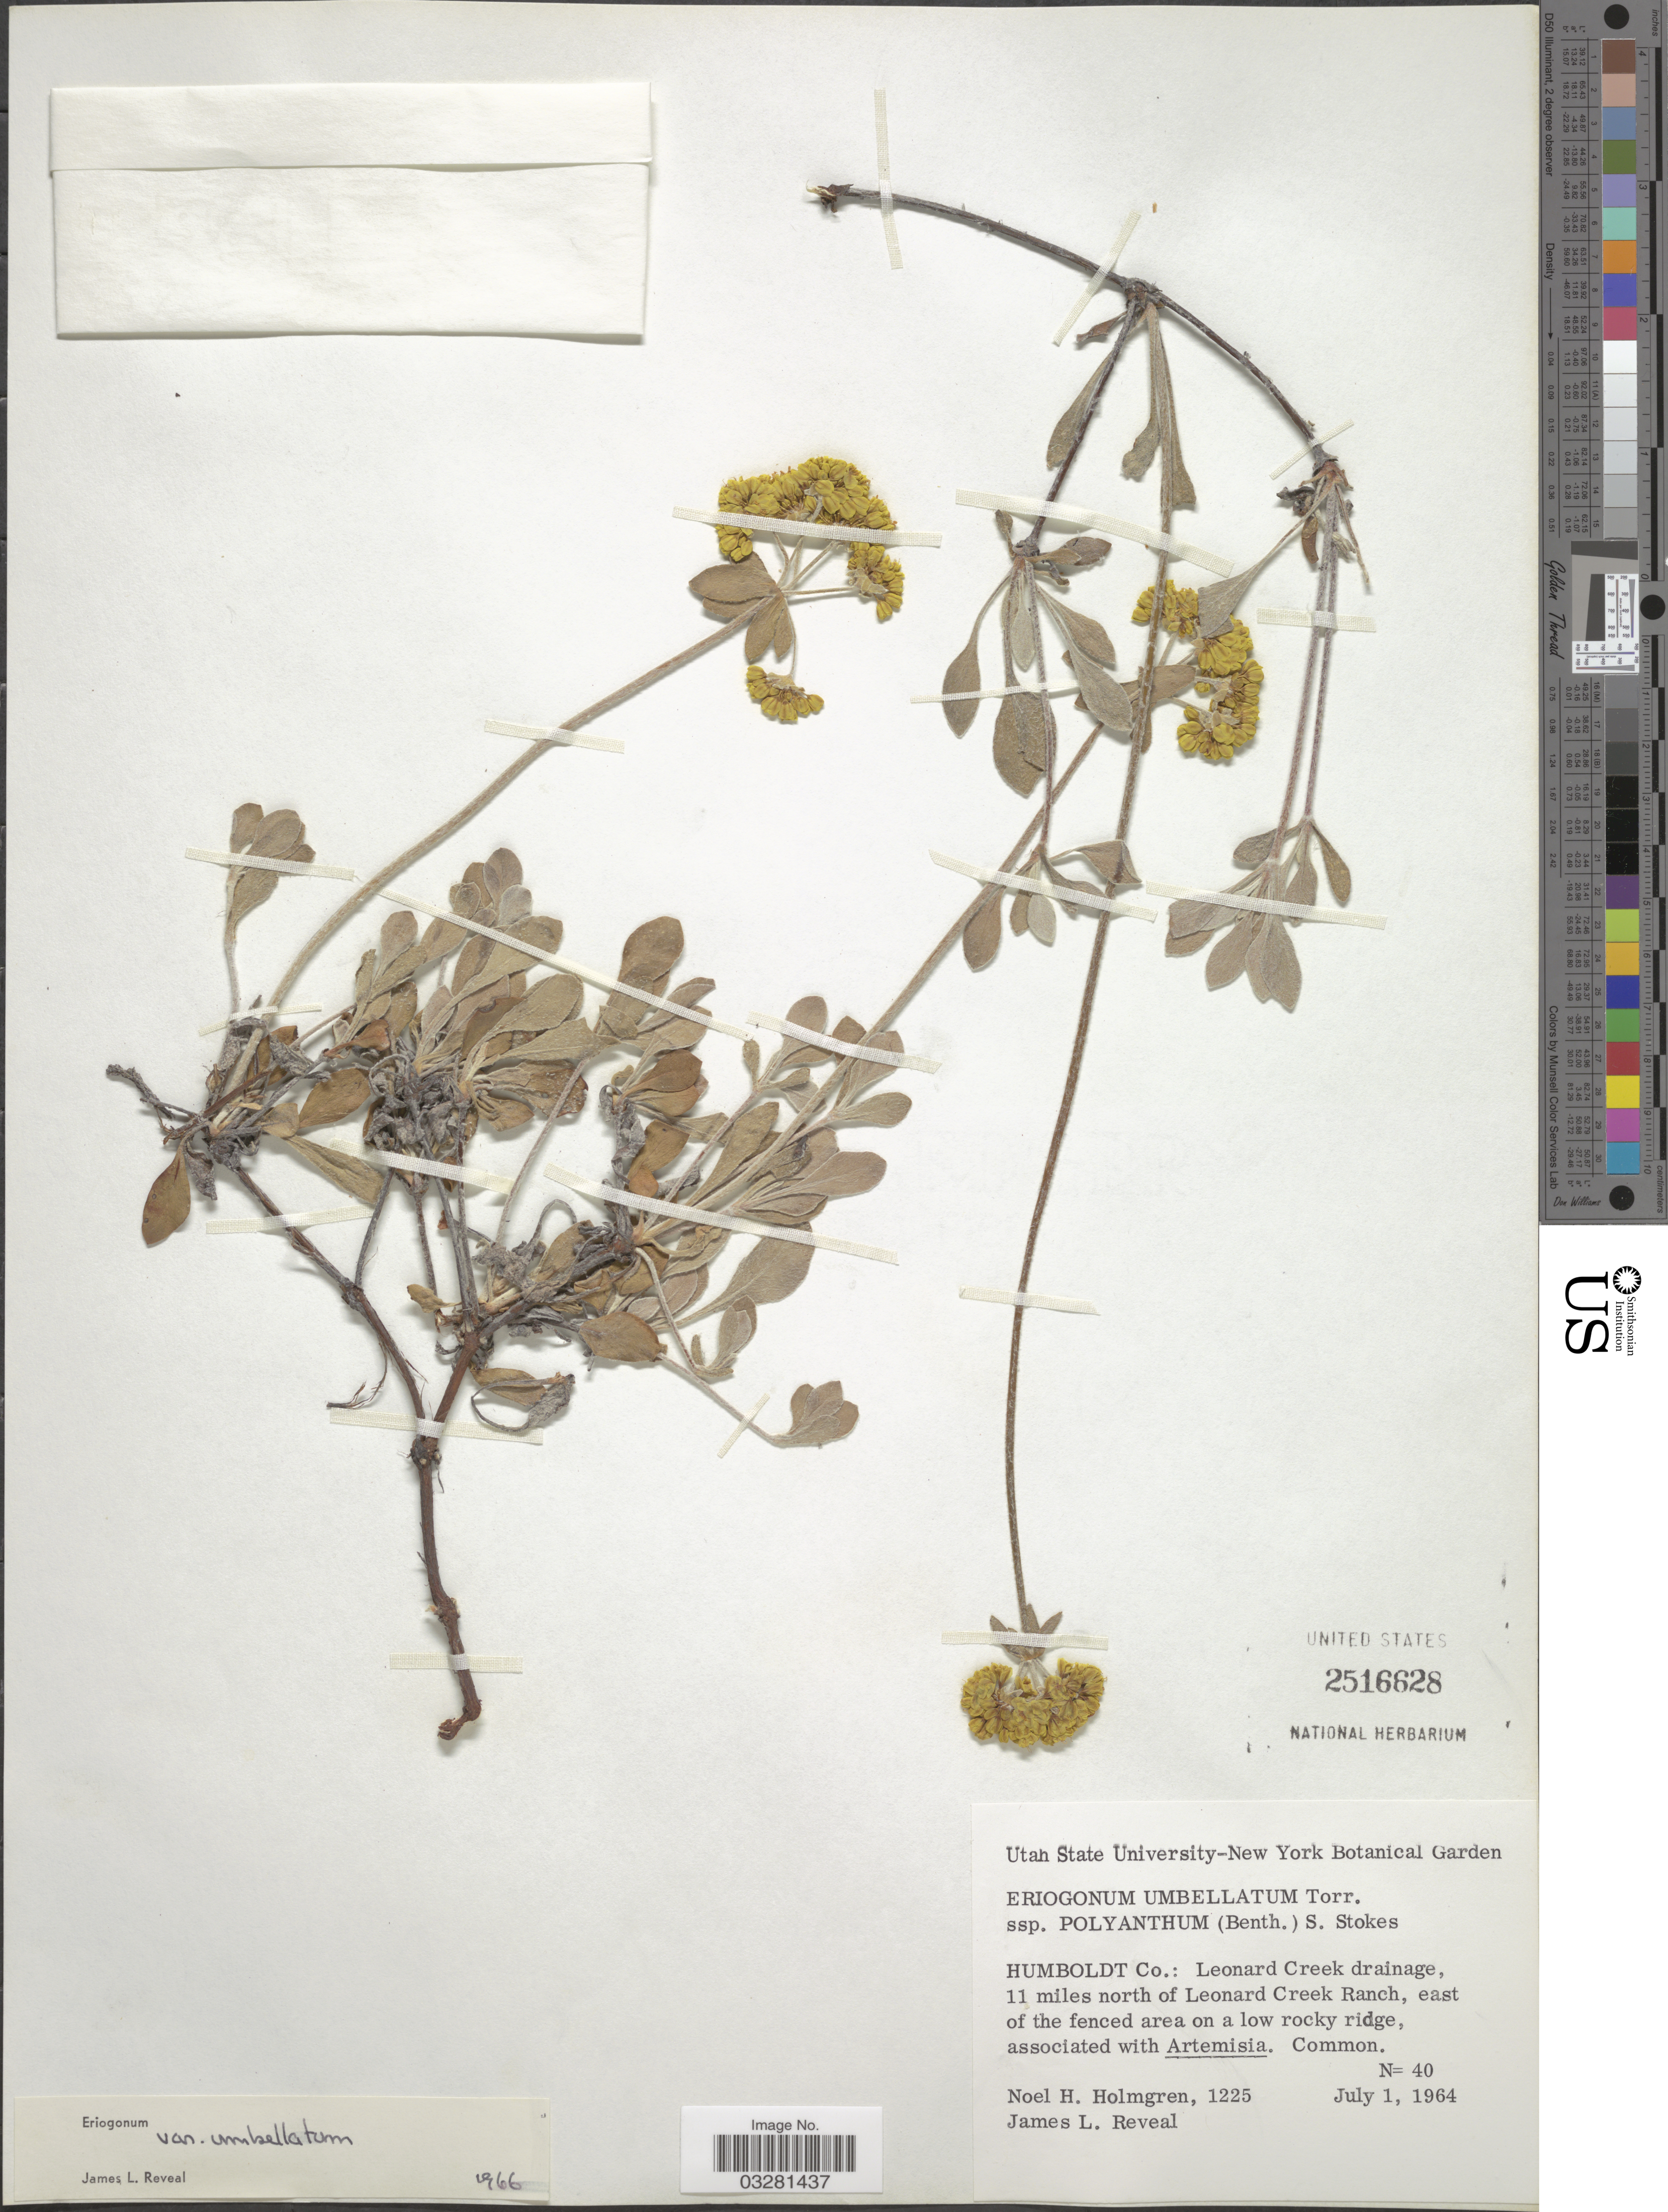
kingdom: Plantae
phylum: Tracheophyta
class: Magnoliopsida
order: Caryophyllales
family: Polygonaceae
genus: Eriogonum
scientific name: Eriogonum umbellatum var. umbellatum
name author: Torr.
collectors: N. H. Holmgren & J. L. Reveal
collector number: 1225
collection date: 1964-07-01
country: United States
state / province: Utah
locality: Humboldt Co.: Leonard Creek drainage, 11 miles north of Leonard Creek Ranch.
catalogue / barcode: US 2516628